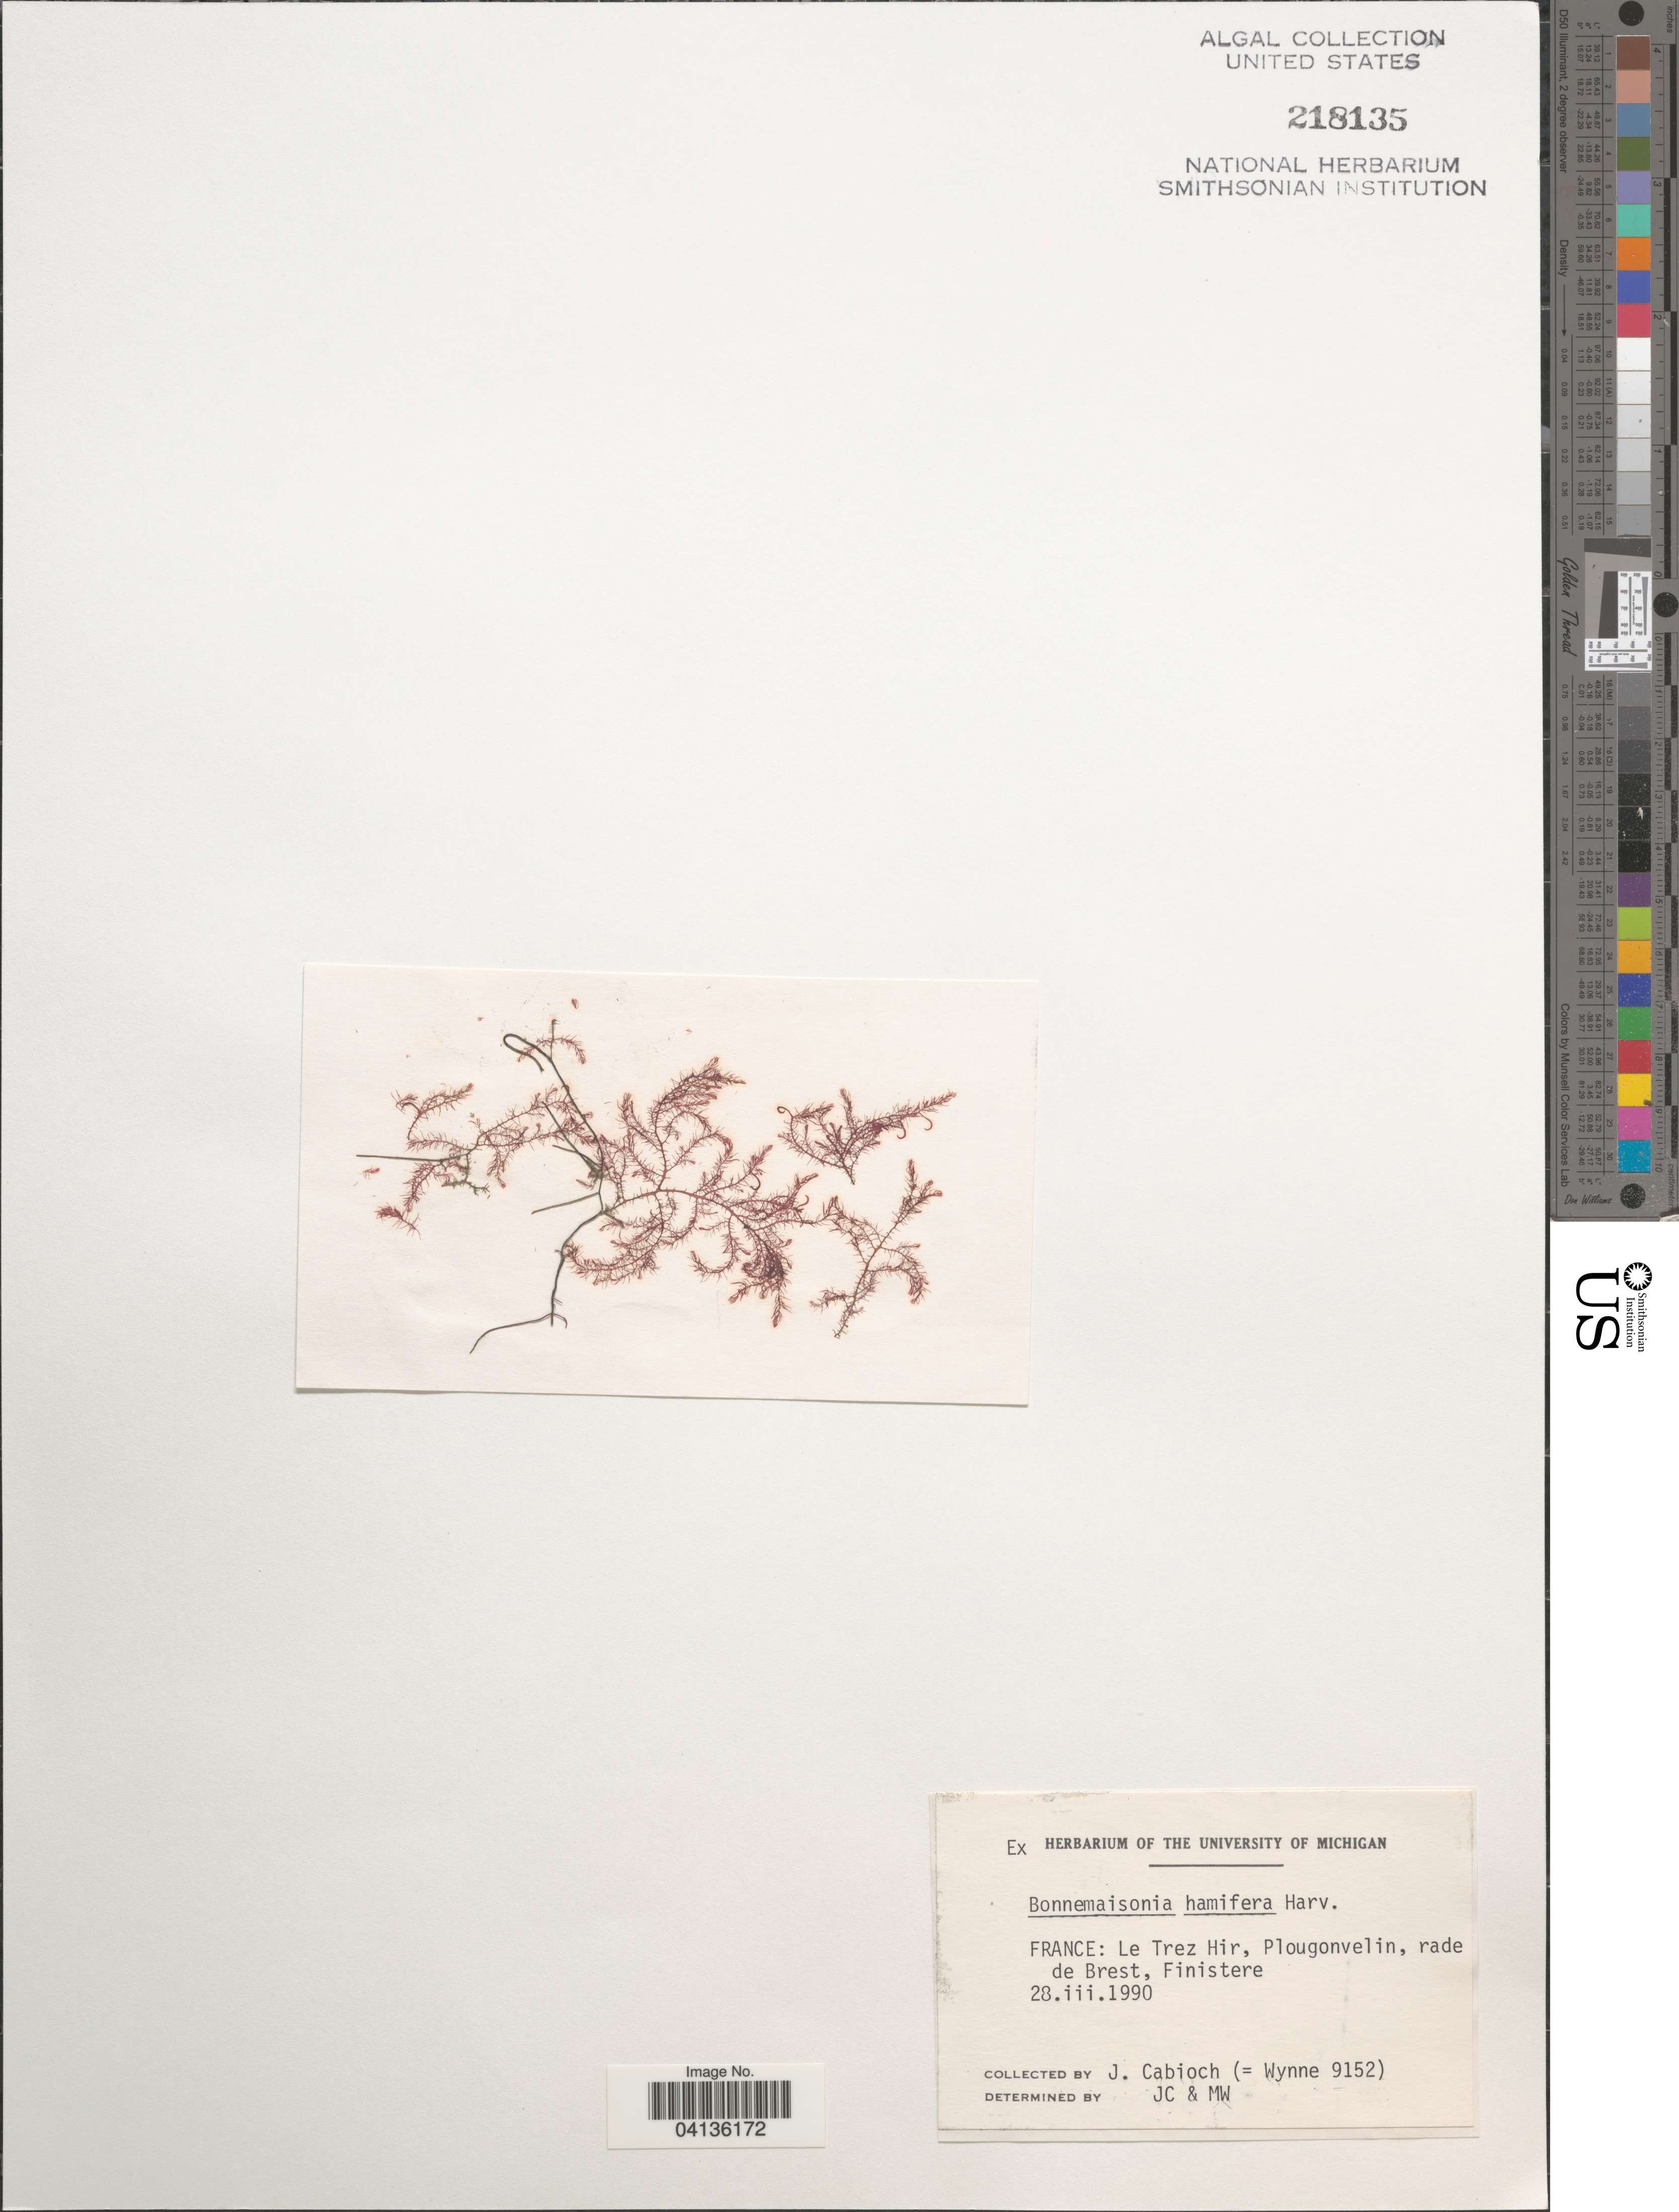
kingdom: Plantae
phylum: Rhodophyta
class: Florideophyceae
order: Bonnemaisoniales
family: Bonnemaisoniaceae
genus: Bonnemaisonia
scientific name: Bonnemaisonia hamifera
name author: P. Hariot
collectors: J. Cabioch & Wynne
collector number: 9152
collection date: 1990-03-28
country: France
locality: Le Trez Hir, Plougonvelin, rade de Brest, Finistere.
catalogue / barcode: US 218135